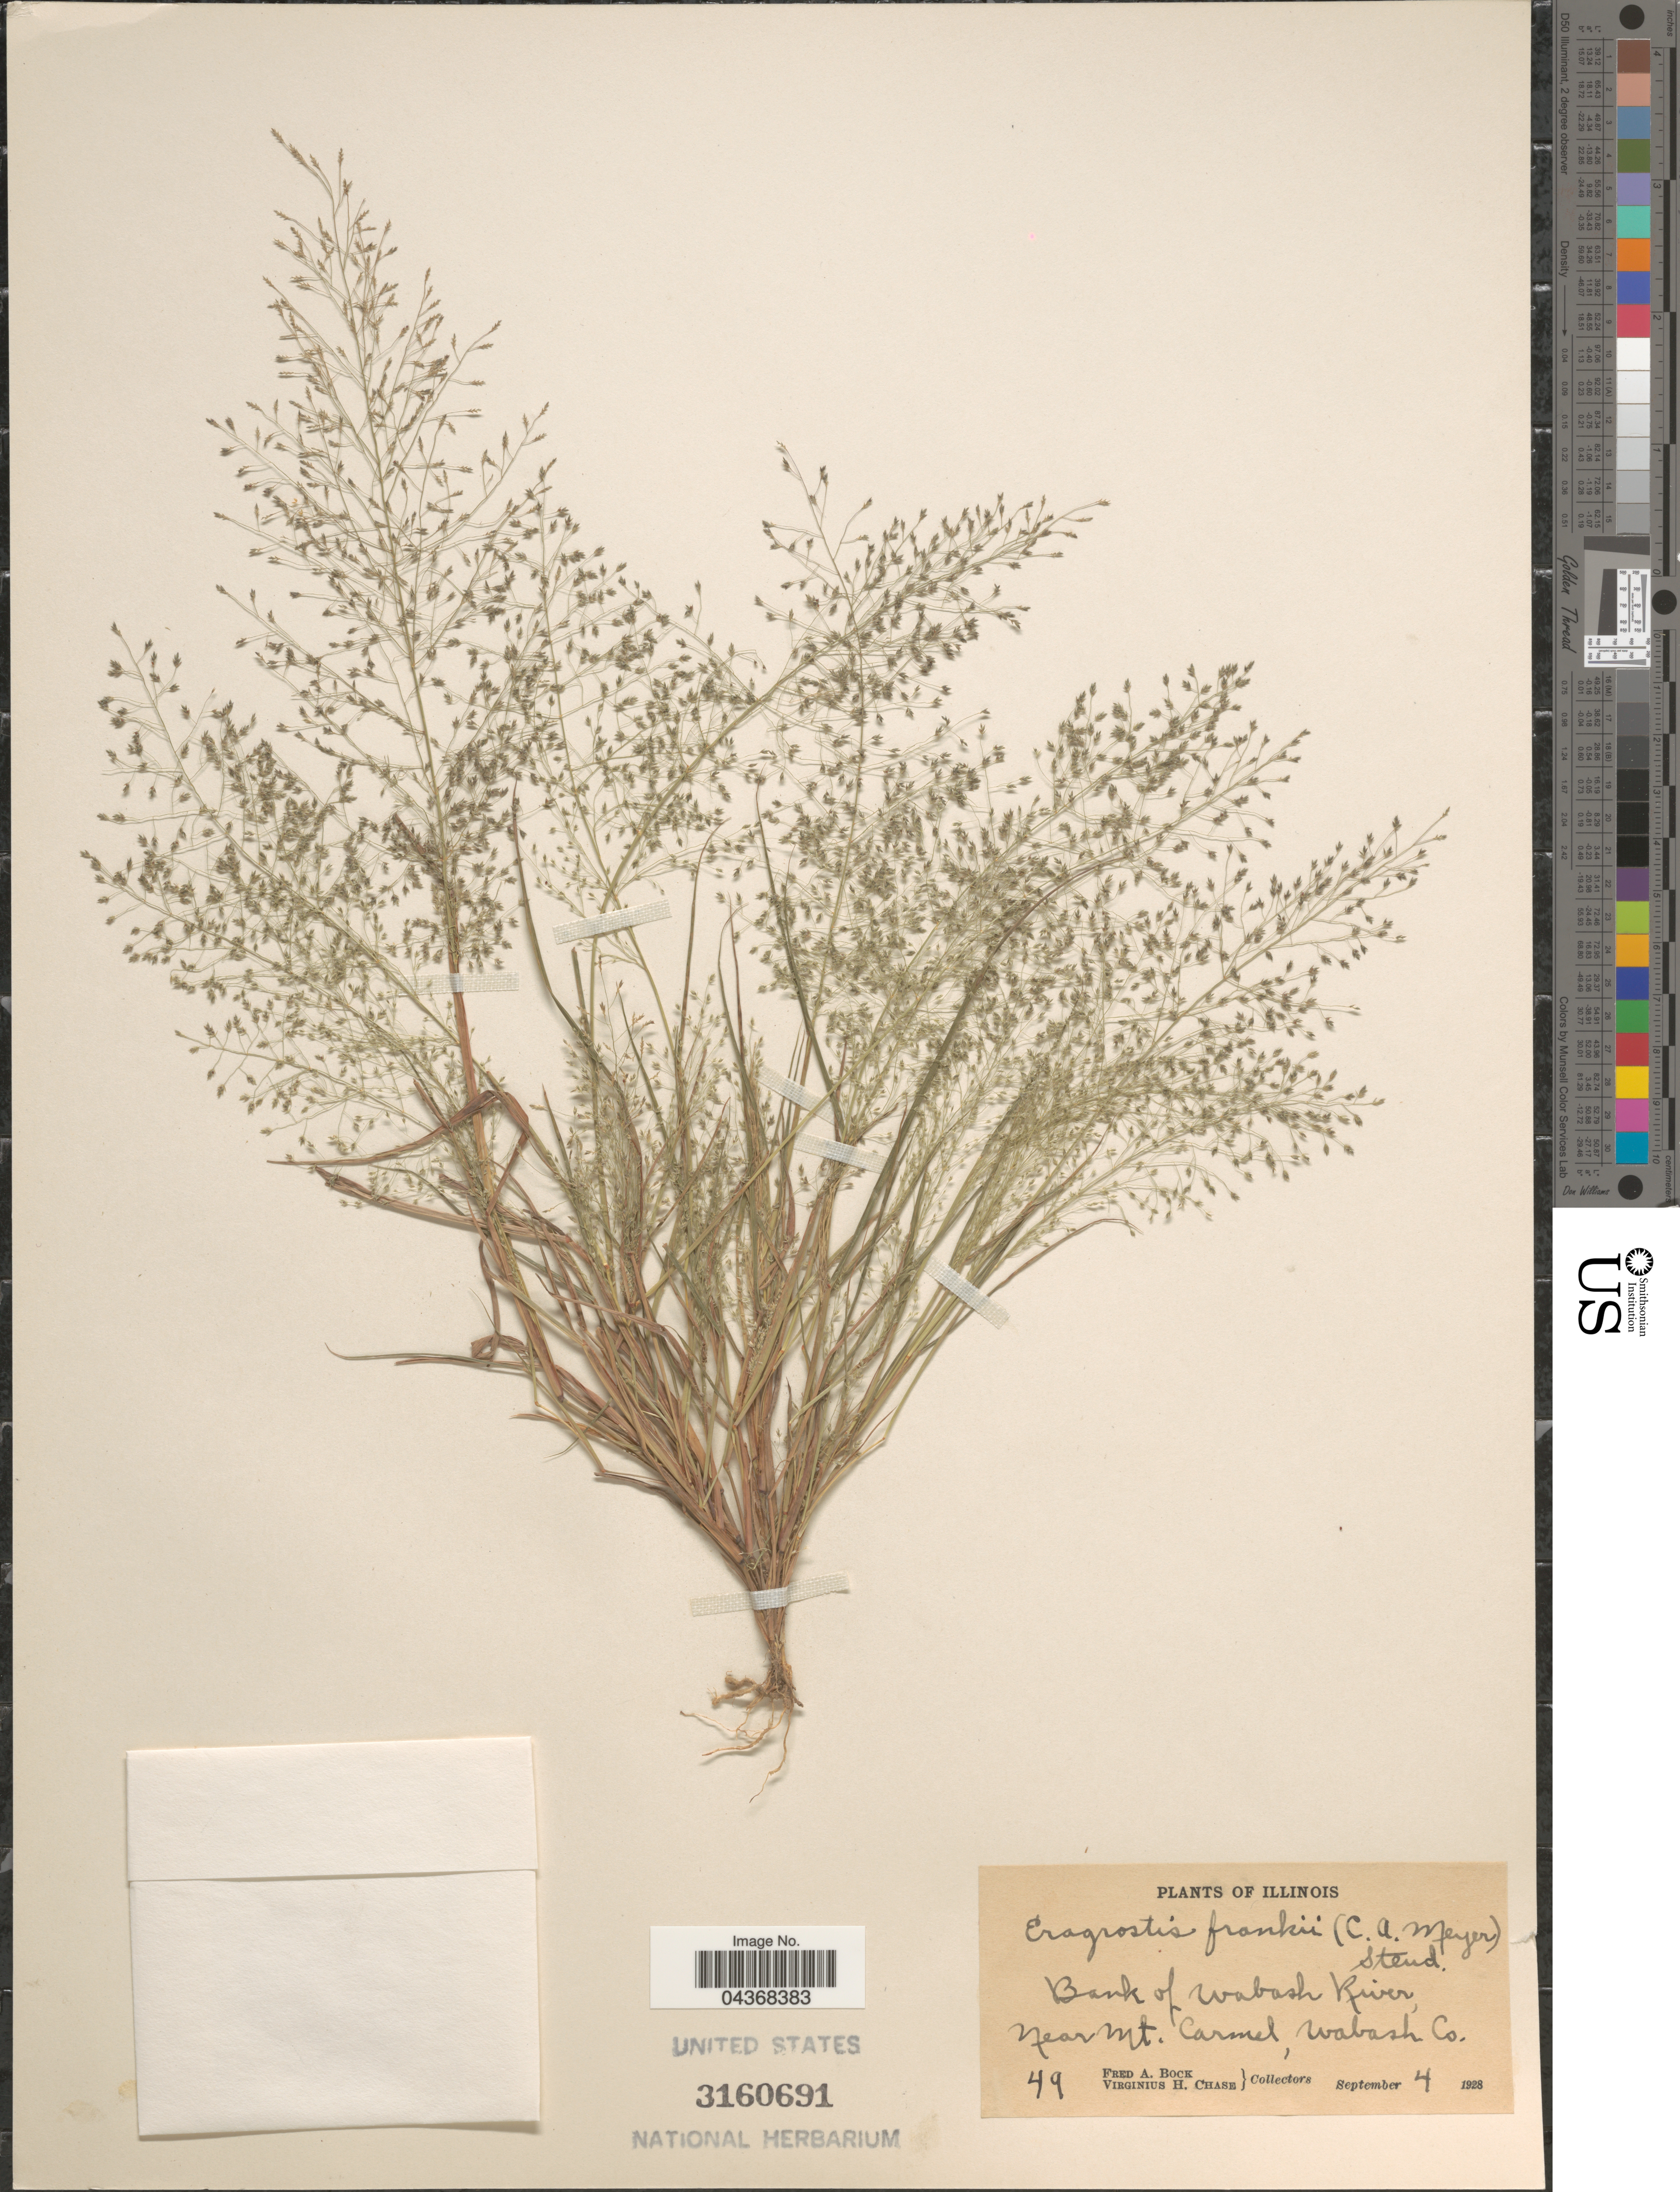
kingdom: Plantae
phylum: Tracheophyta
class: Liliopsida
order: Poales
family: Poaceae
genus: Eragrostis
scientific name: Eragrostis frankii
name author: C.A. Mey. ex Steud.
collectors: F. Bock & V. H. Chase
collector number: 49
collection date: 1928-09-04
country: United States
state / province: Illinois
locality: Bank of Wabash River, near Mt. Carmel, Wabash Co.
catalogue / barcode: US 3160691